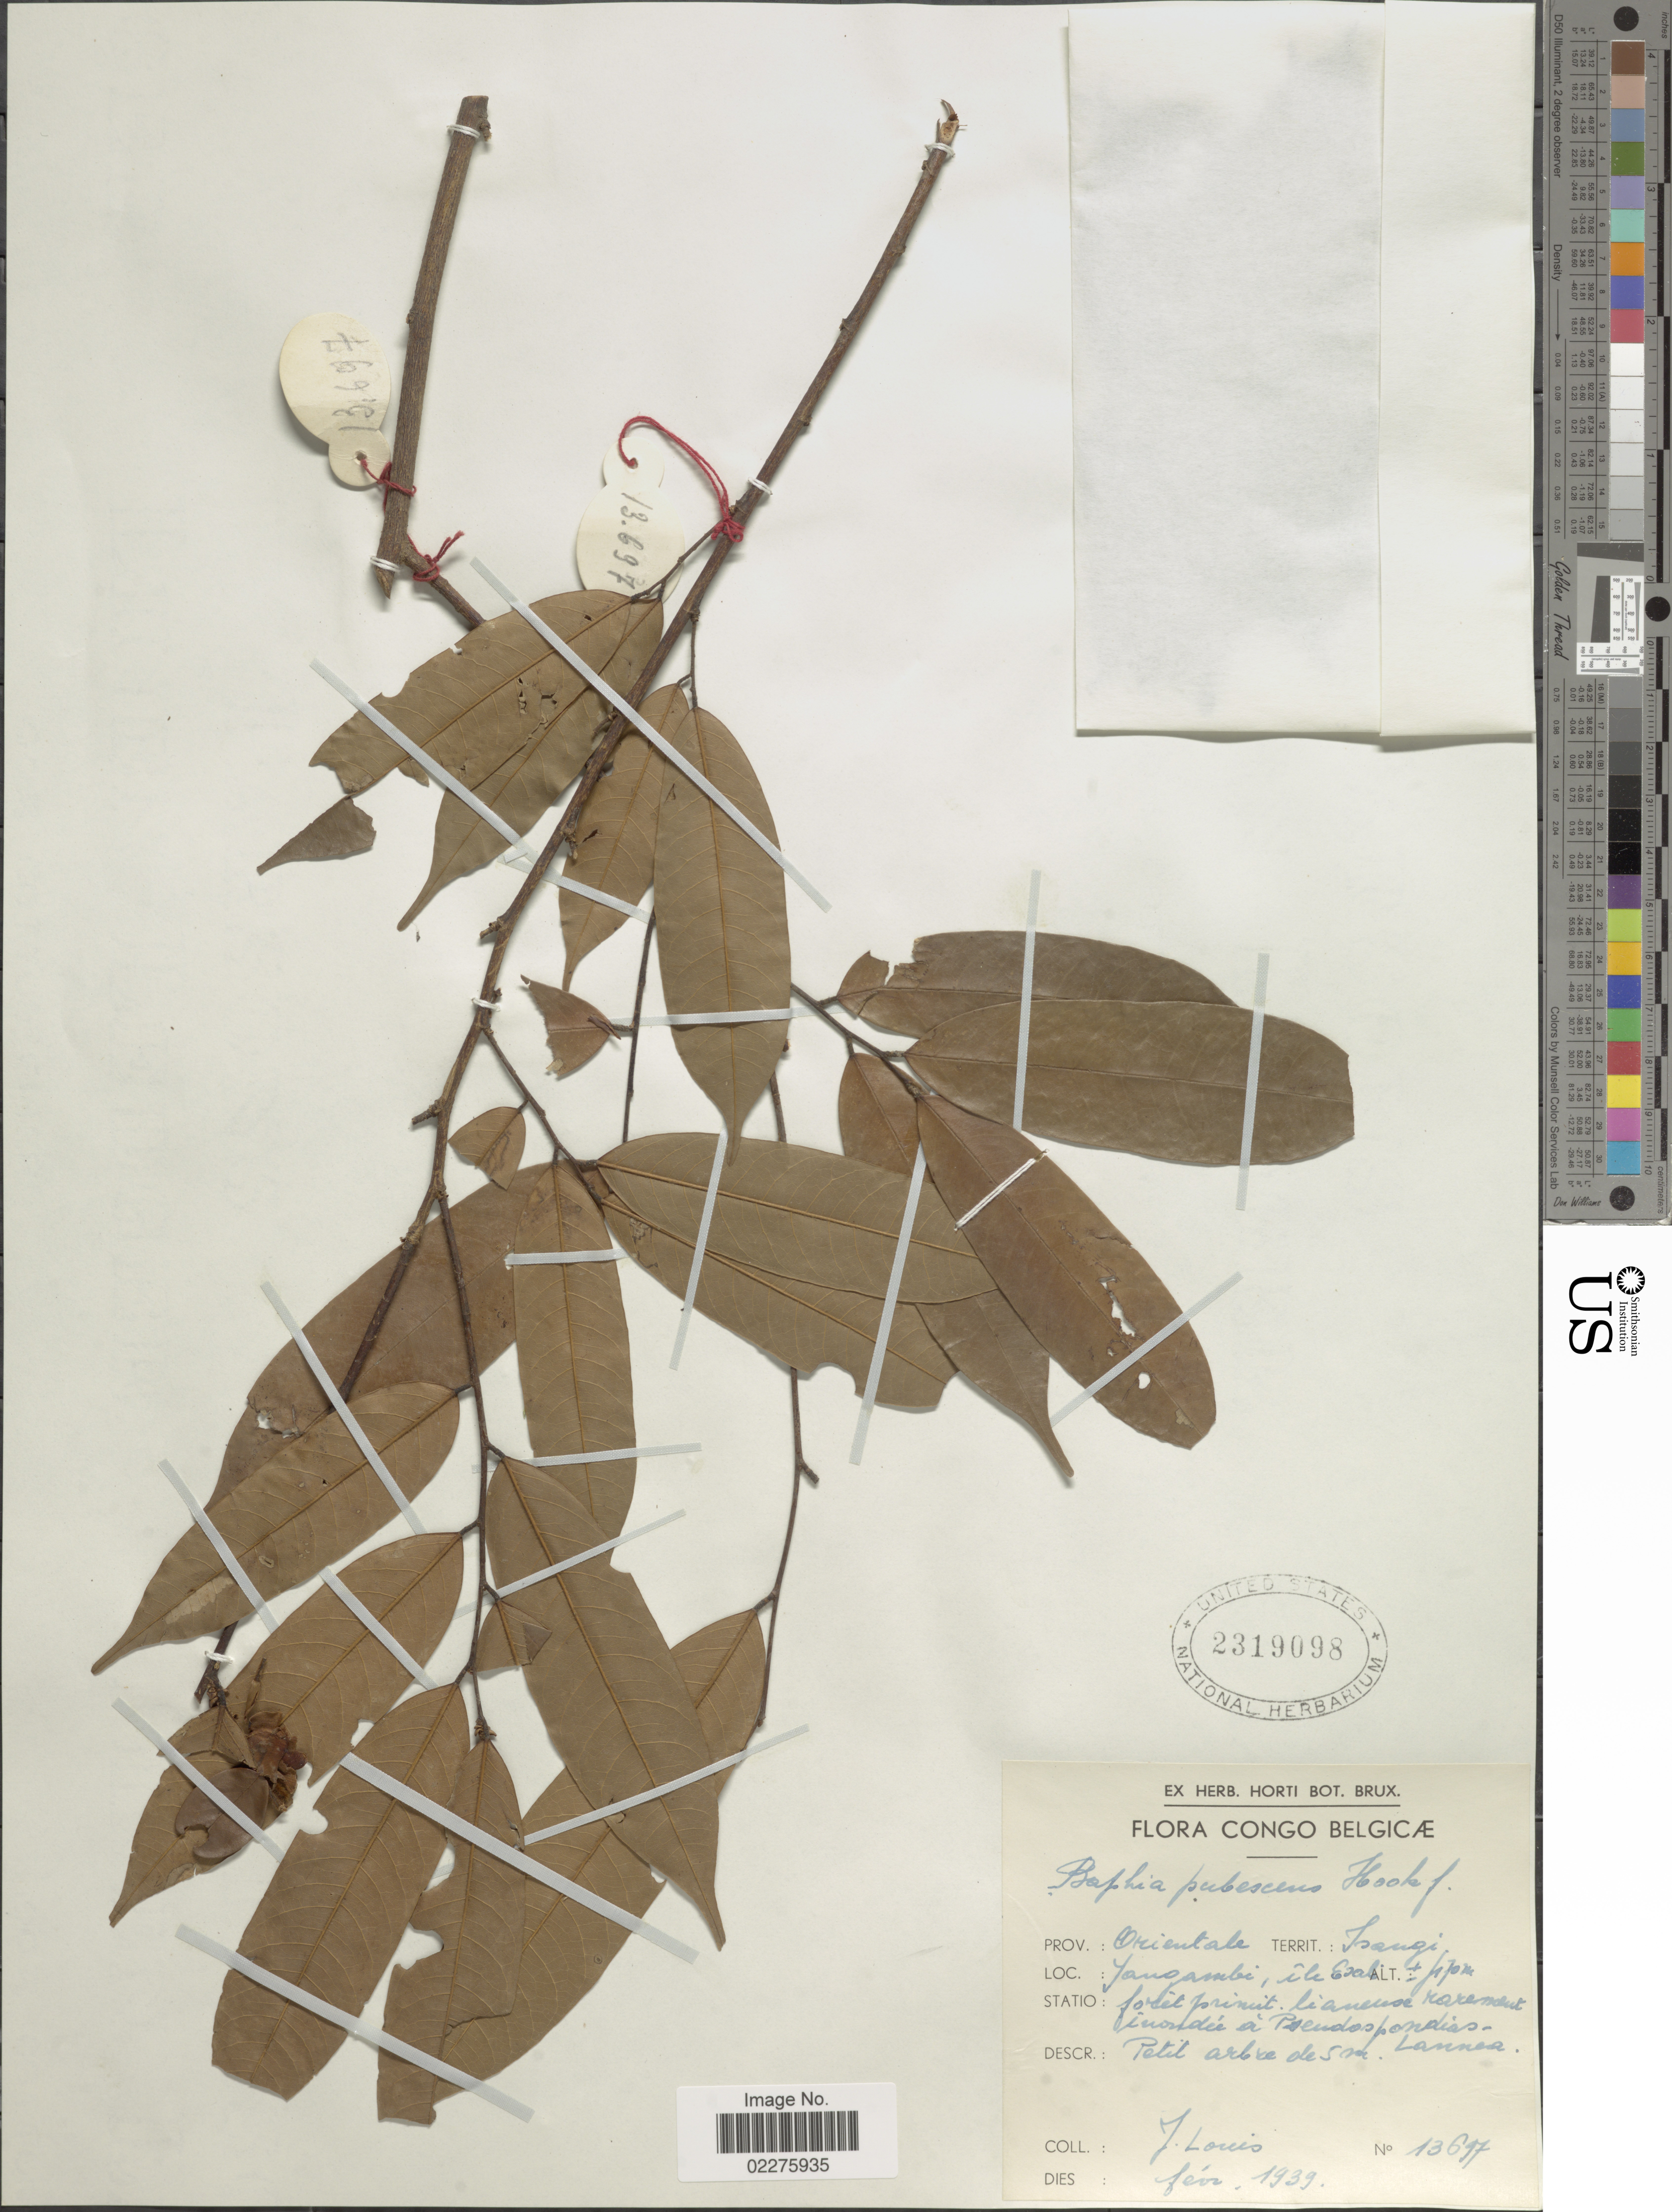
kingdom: Plantae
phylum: Tracheophyta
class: Magnoliopsida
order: Fabales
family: Fabaceae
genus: Baphia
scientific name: Baphia pubescens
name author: Hook. f.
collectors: J. Louis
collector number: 13697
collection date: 1939-02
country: Congo, Democratic Republic of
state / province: Tshopo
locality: Congo Belgicae, Isangi, Yangambi, ile Esali.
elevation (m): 470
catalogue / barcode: US 2319098